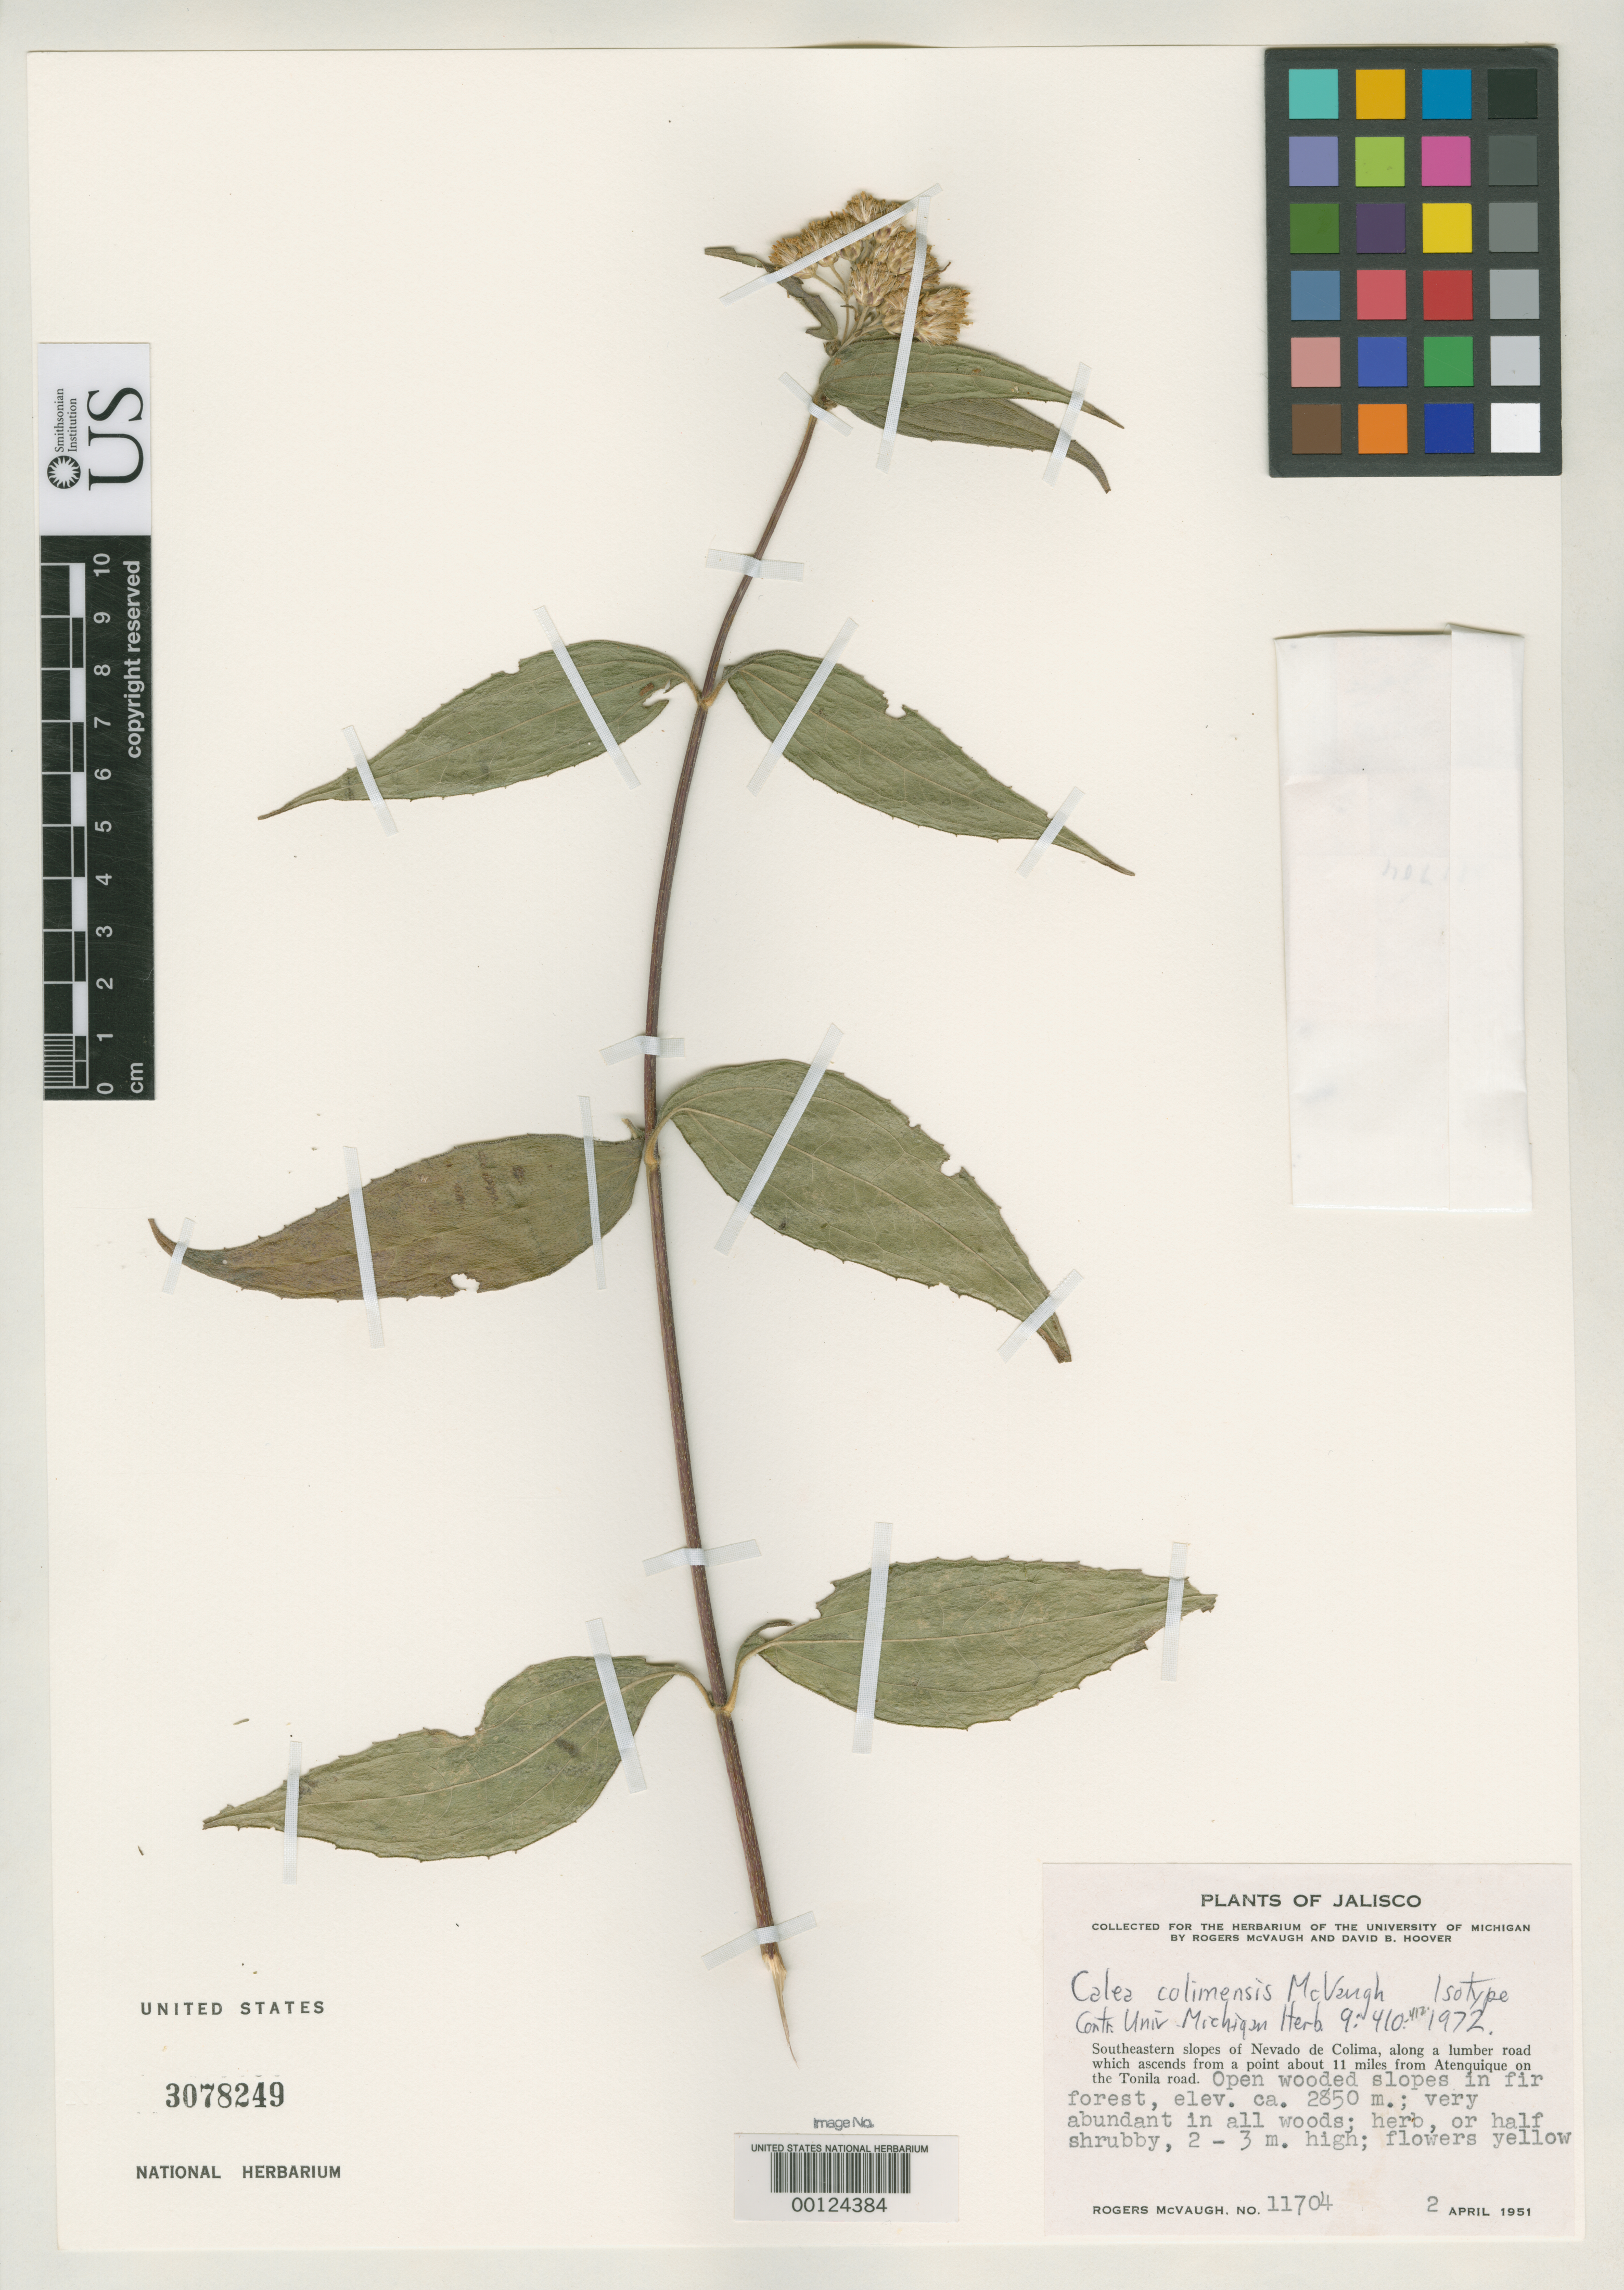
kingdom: Plantae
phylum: Tracheophyta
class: Magnoliopsida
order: Asterales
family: Asteraceae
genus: Calea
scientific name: Calea colimensis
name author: McVaugh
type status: Isotype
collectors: R. McVaugh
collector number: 11704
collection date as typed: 02 Apr 1951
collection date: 1951-04-02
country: Mexico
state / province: Jalisco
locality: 11 mi. from Atenquique on the Tonila rd., slopes of Nevado de Colima.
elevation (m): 2850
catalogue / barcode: US 3078249